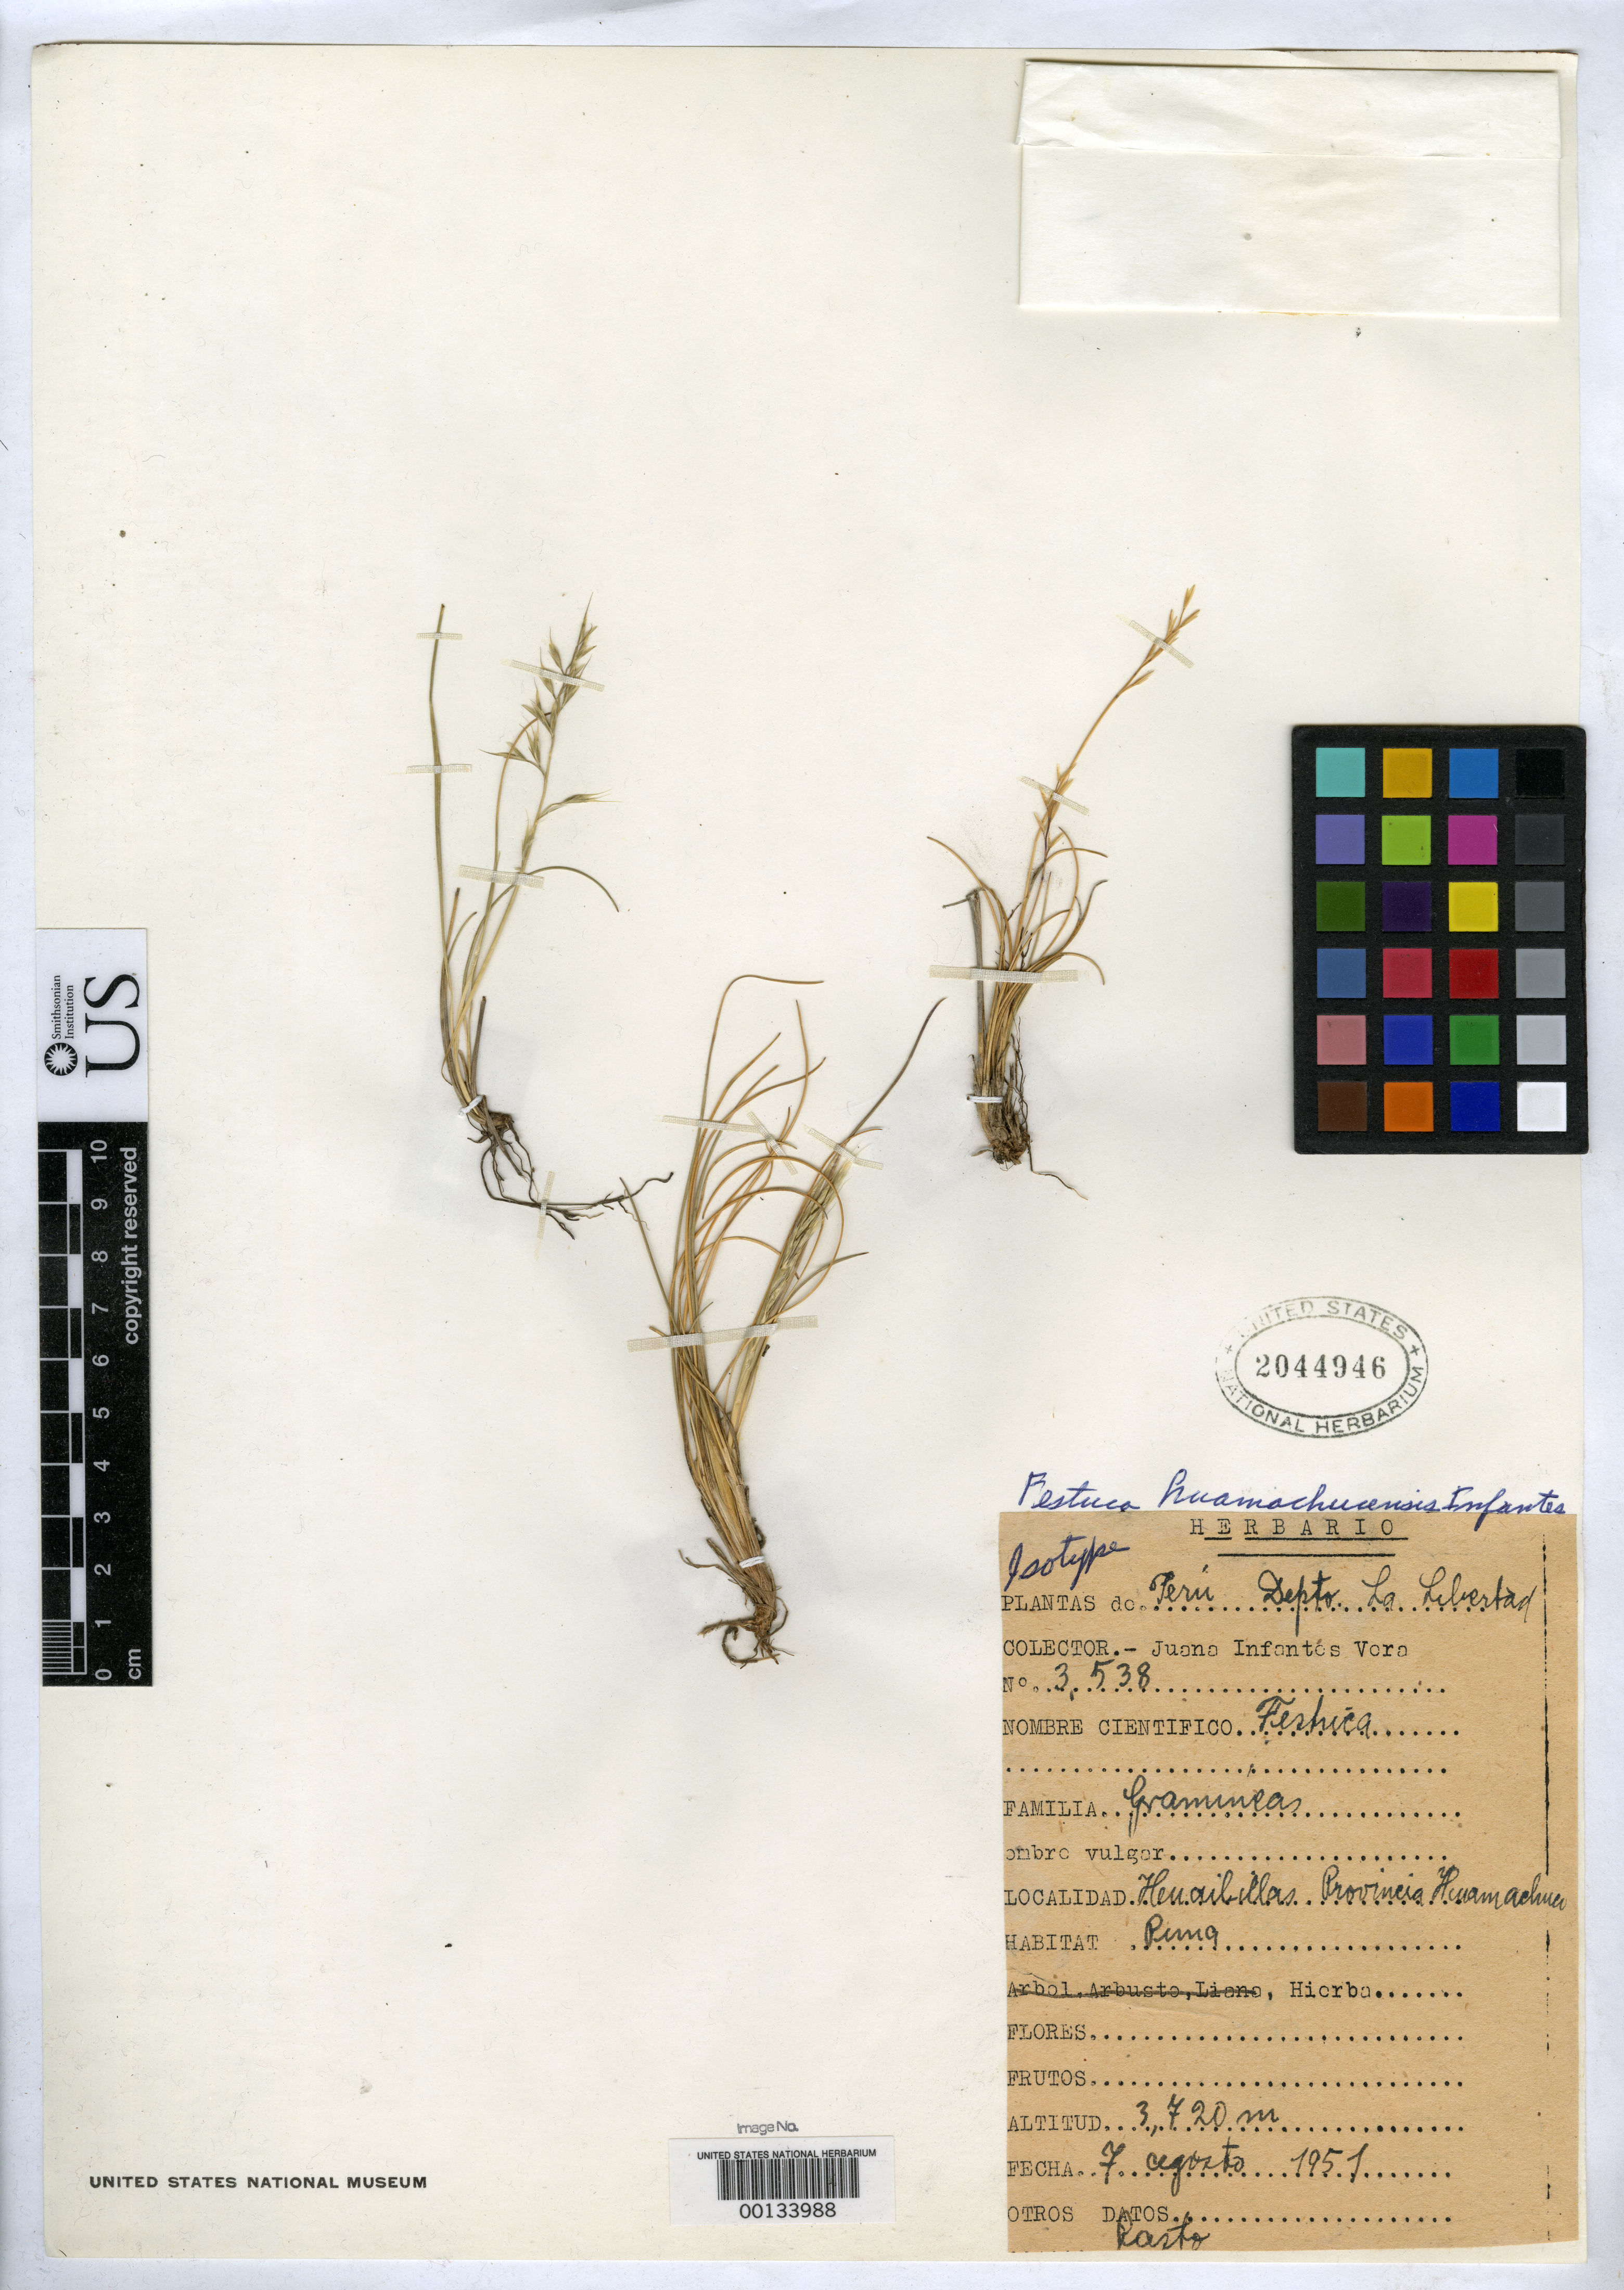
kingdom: Plantae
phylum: Tracheophyta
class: Liliopsida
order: Poales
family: Poaceae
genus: Festuca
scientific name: Festuca huamachucensis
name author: Infantes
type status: Isotype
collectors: J. Infantes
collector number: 3538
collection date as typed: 07 Aug 1951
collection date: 1951-08-07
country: Peru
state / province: La Libertad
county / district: Sanchez Carrion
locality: Heuailillas?. Huamachuco Dist.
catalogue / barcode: US 2044946